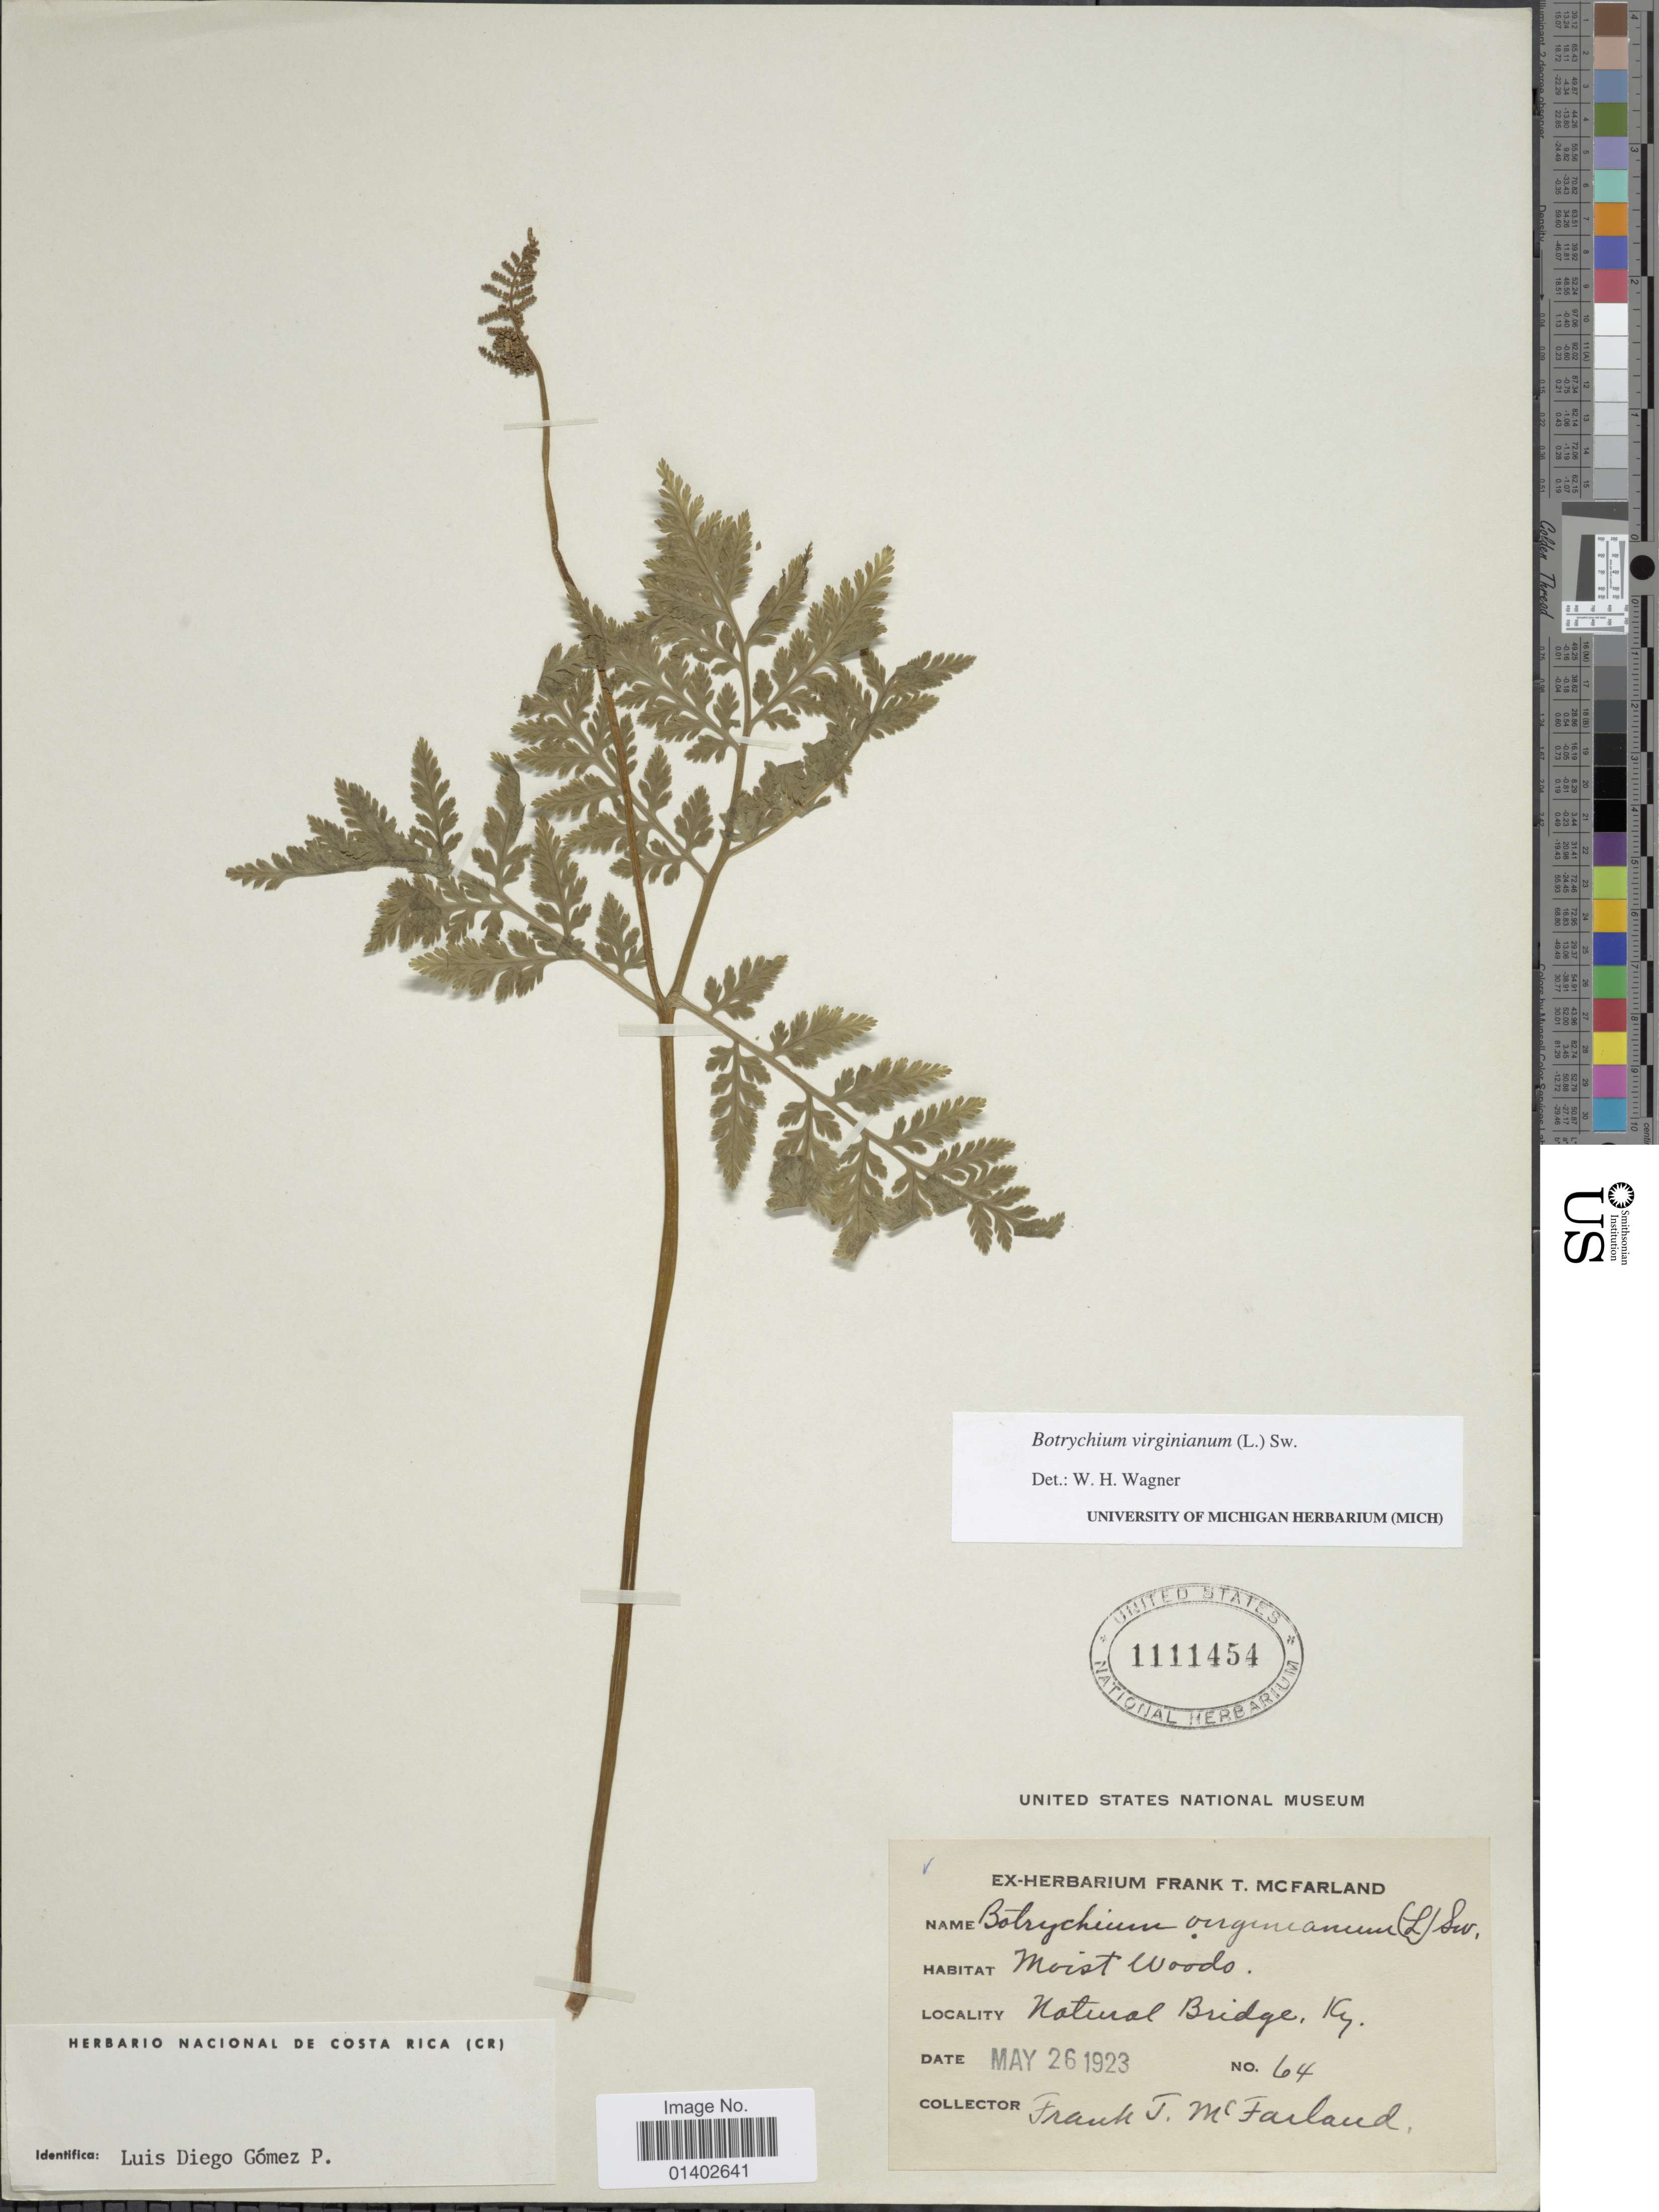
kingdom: Plantae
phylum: Tracheophyta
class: Polypodiopsida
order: Ophioglossales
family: Ophioglossaceae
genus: Botrychium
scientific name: Botrychium virginianum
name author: (L.) Sw.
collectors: F. McFarland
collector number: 64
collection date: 1923-05-26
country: United States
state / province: Kentucky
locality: Natural Bridge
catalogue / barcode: US 1111454